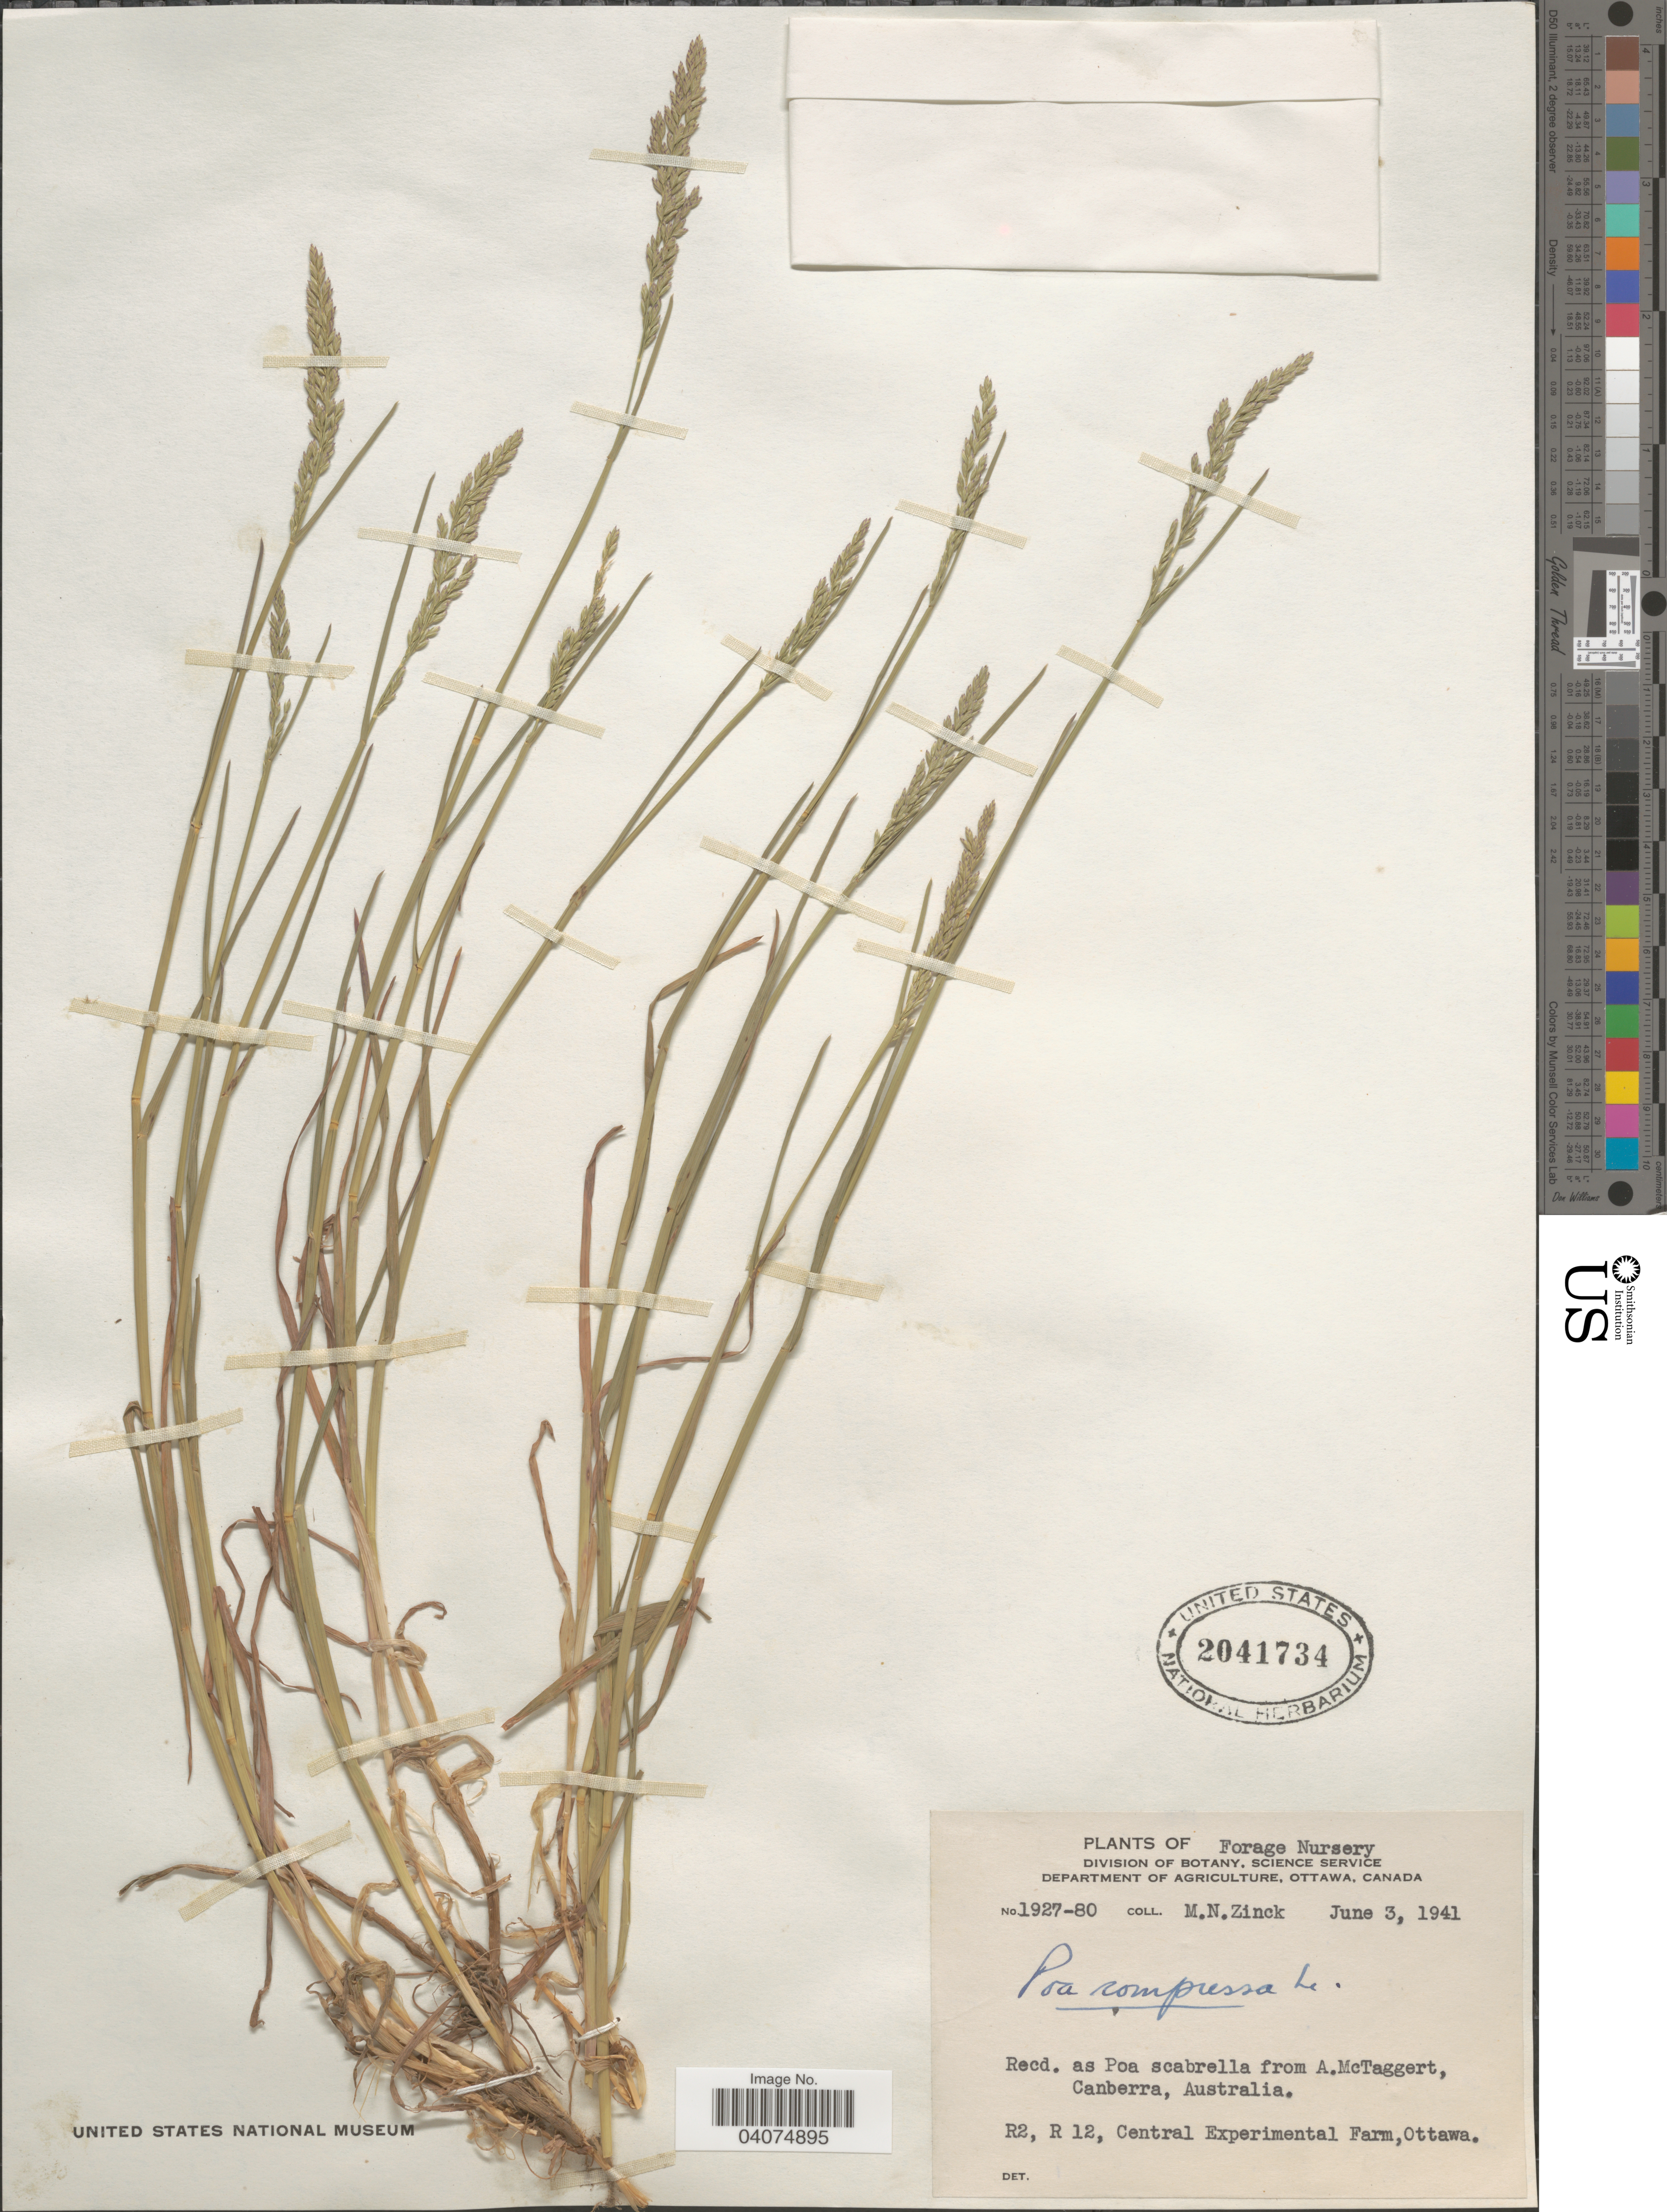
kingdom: Plantae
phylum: Tracheophyta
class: Liliopsida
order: Poales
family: Poaceae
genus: Poa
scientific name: Poa compressa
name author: L.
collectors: M. Zinck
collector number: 1927-80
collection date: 1941-06-03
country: Canada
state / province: Ontario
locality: Forage Nursery. R 2, R 12, Central Experimental Farm, Ottawa.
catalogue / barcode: US 2041734